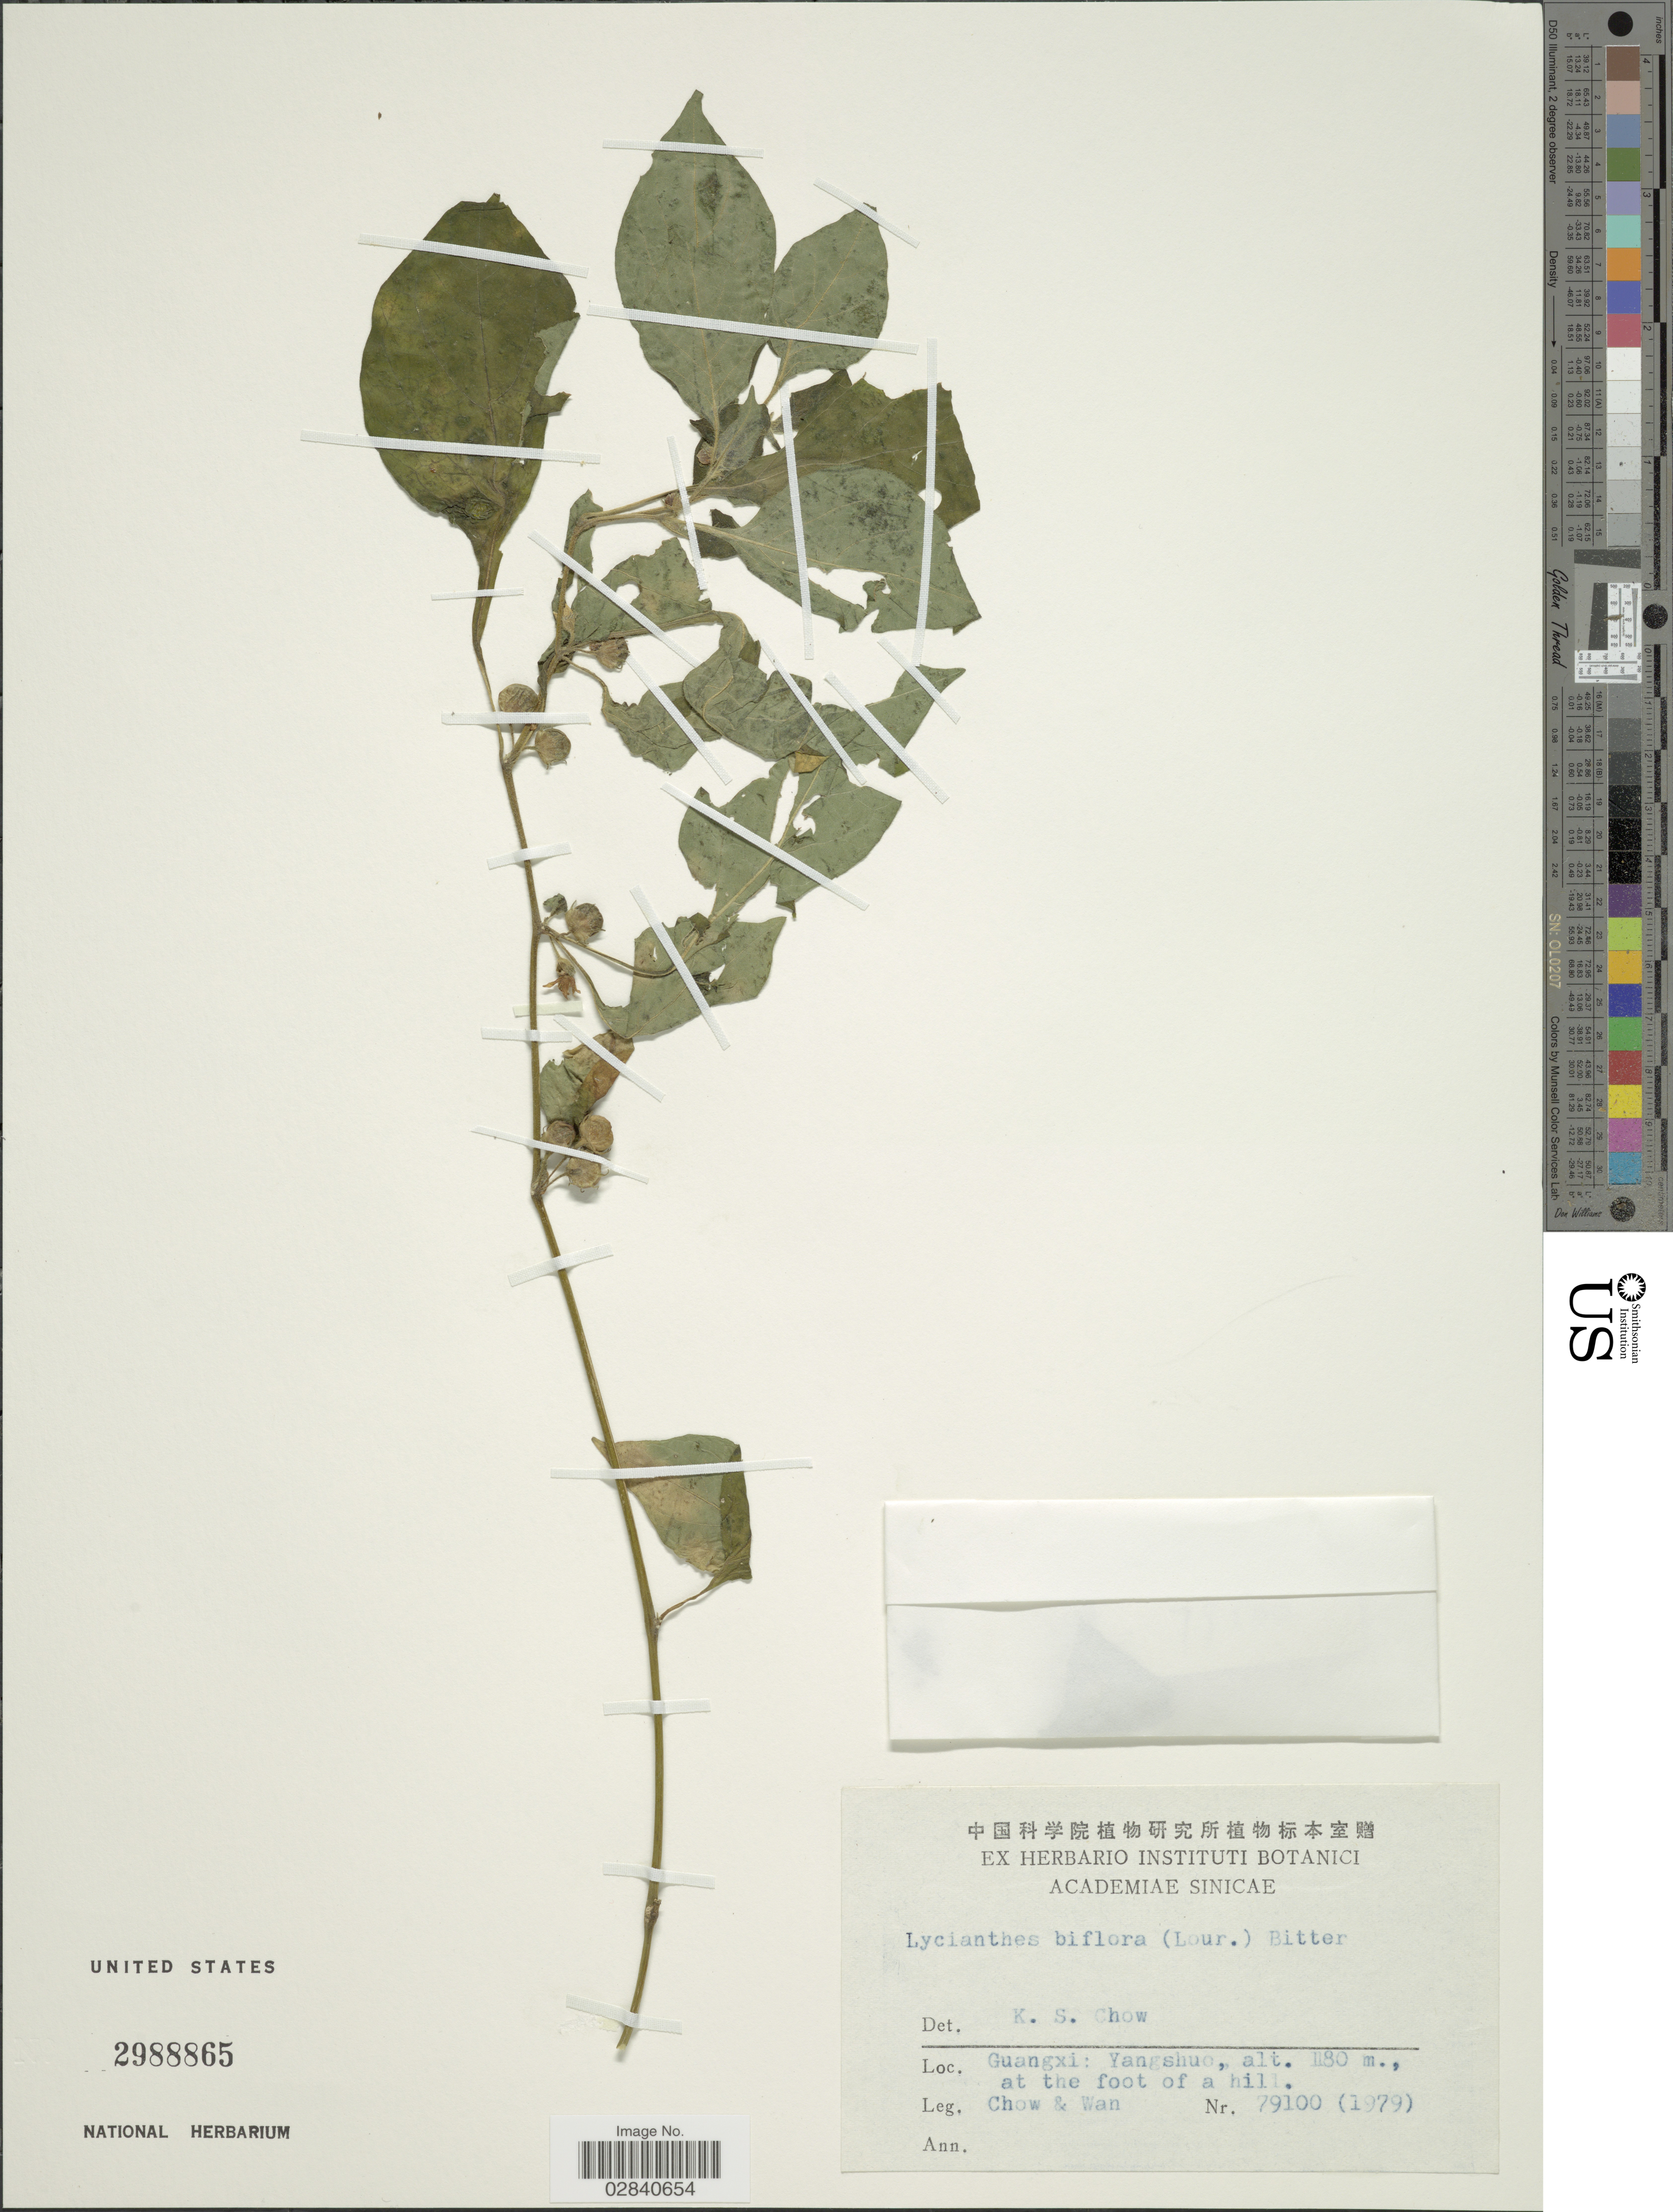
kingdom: Plantae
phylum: Tracheophyta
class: Magnoliopsida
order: Solanales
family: Solanaceae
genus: Lycianthes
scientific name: Lycianthes biflora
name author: (Lour.) Bitter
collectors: Chow, -- & -. Wan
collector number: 79100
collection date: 1979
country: China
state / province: Guangxi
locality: Yangshuo, at the foot of the hill.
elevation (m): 1180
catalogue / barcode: US 2988865